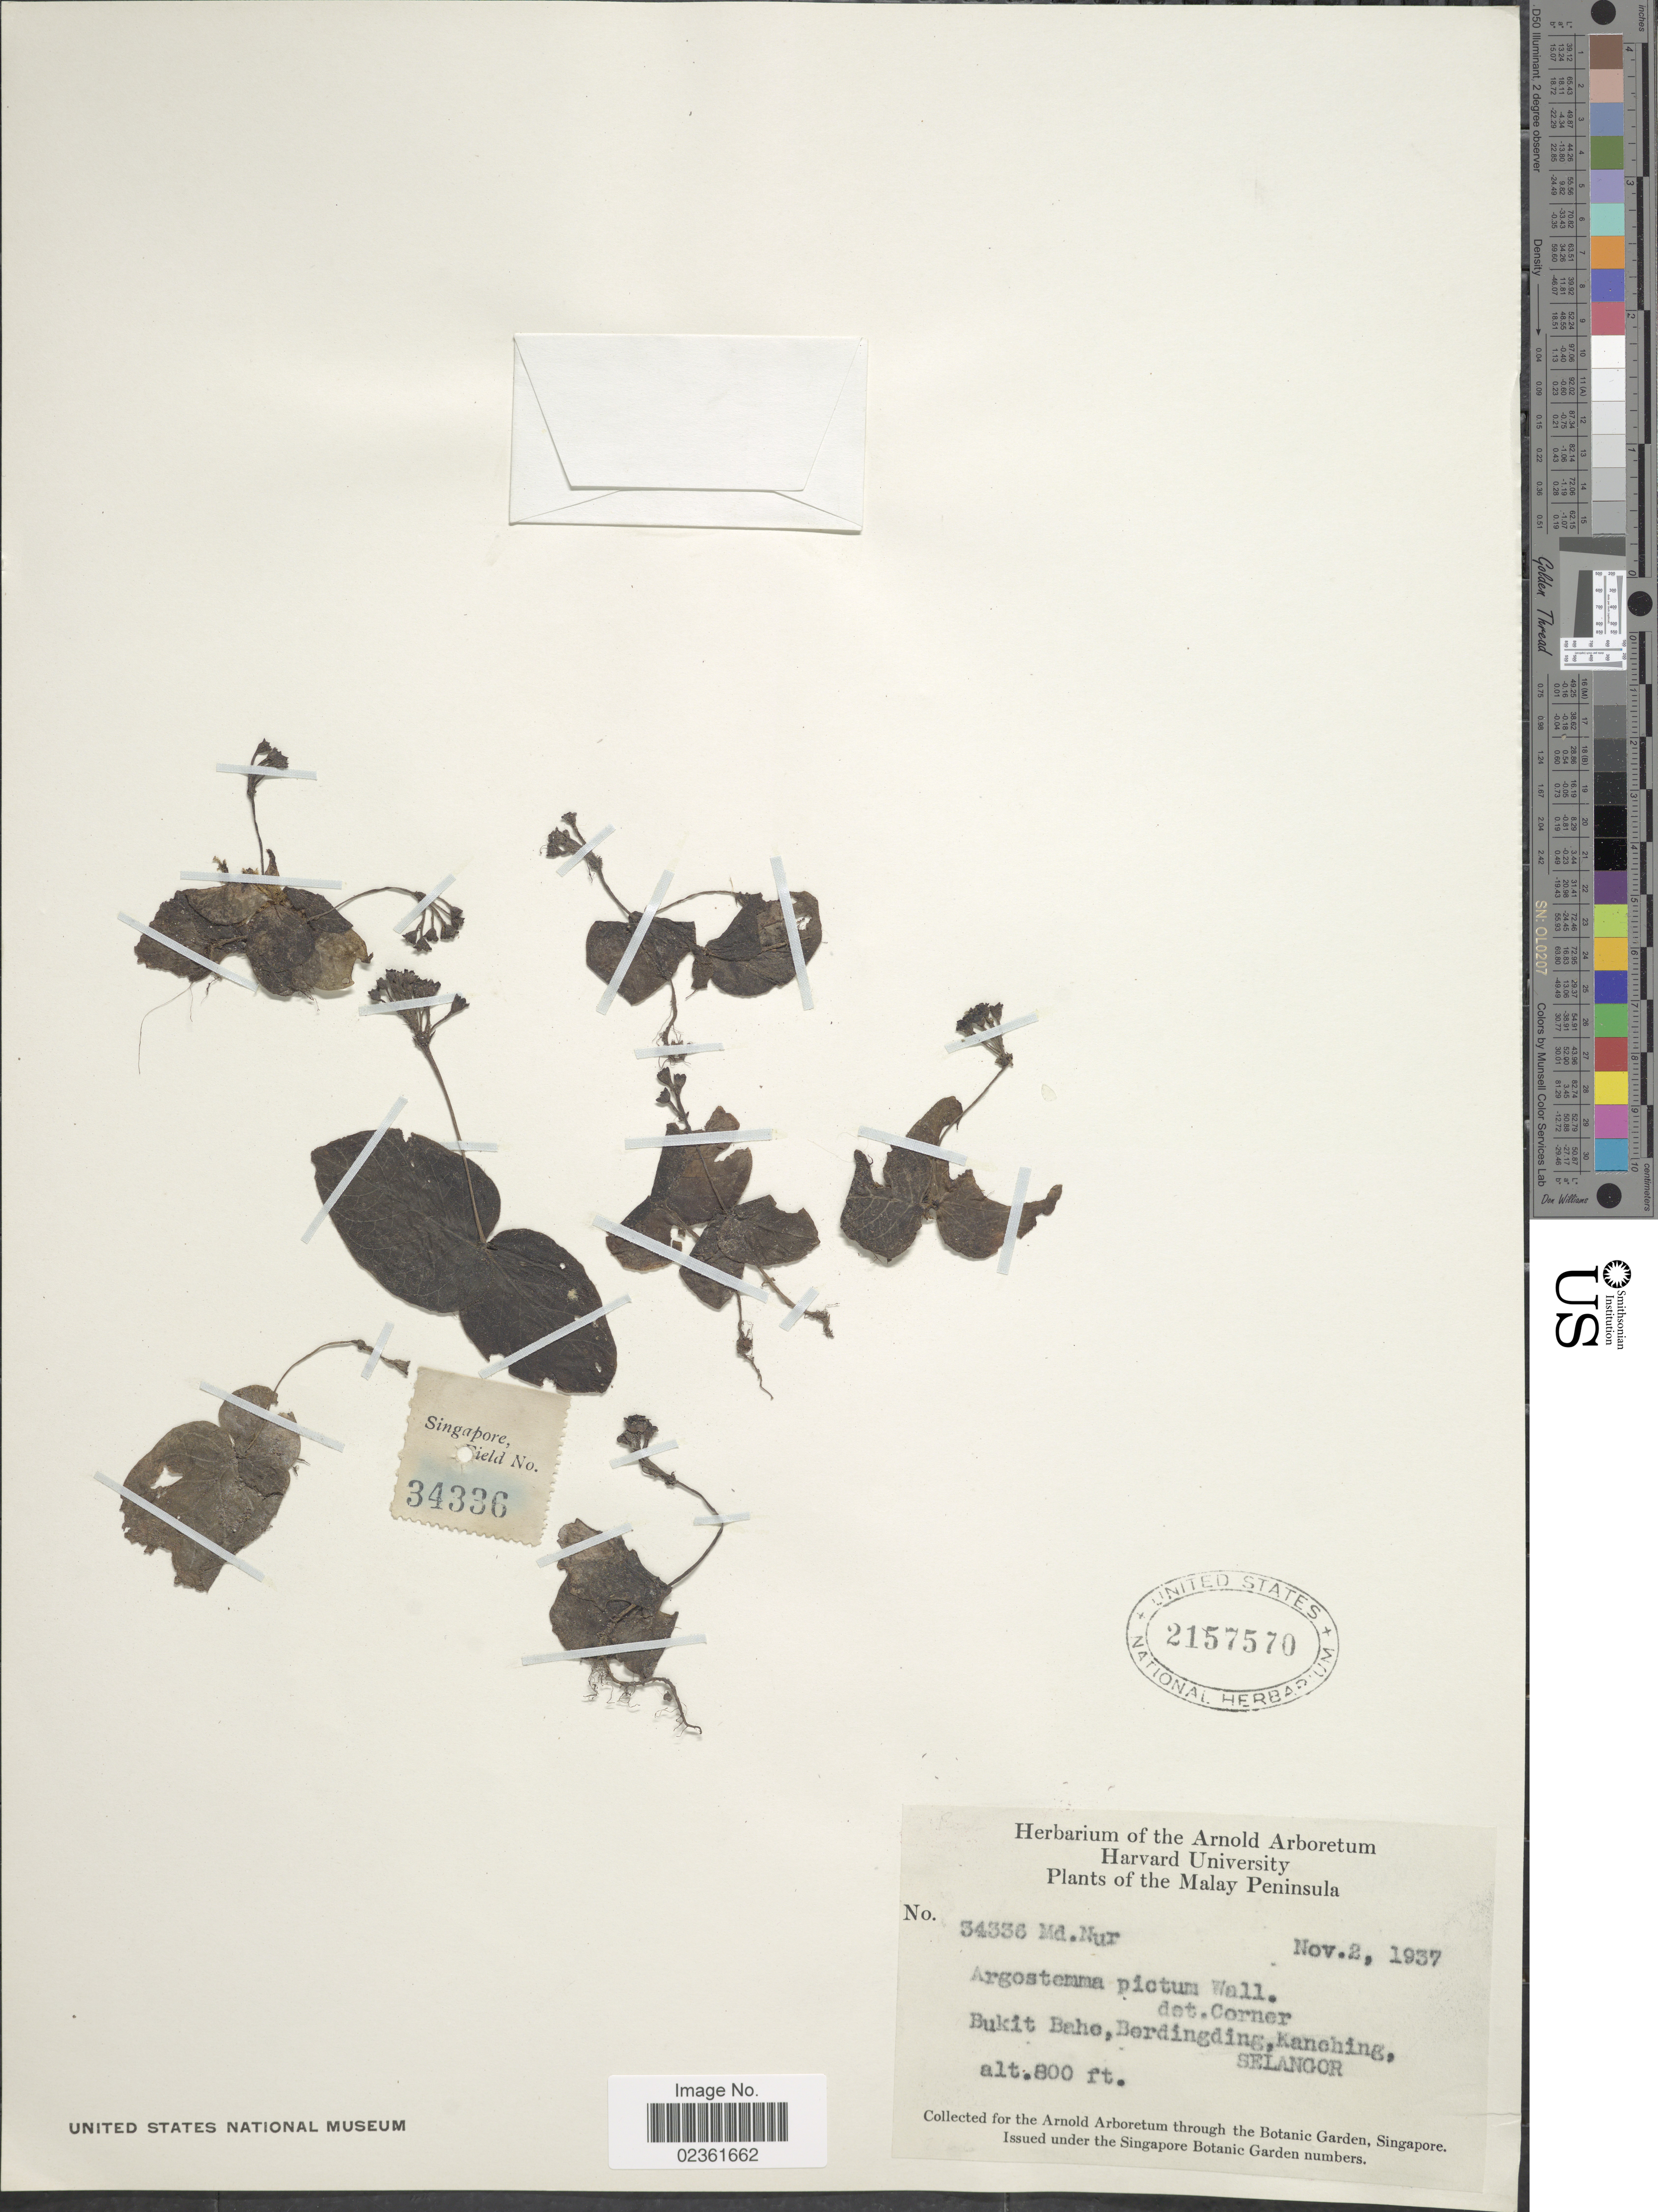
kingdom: Plantae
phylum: Tracheophyta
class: Magnoliopsida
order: Gentianales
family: Rubiaceae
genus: Argostemma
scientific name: Argostemma pictum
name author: Wall.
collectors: M. Nur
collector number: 34336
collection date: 1937-11-02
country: Malaysia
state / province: Selangor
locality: Malay Peninsula, Bukit Bahe, Berdingding, Kanching.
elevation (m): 244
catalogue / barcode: US 2157570